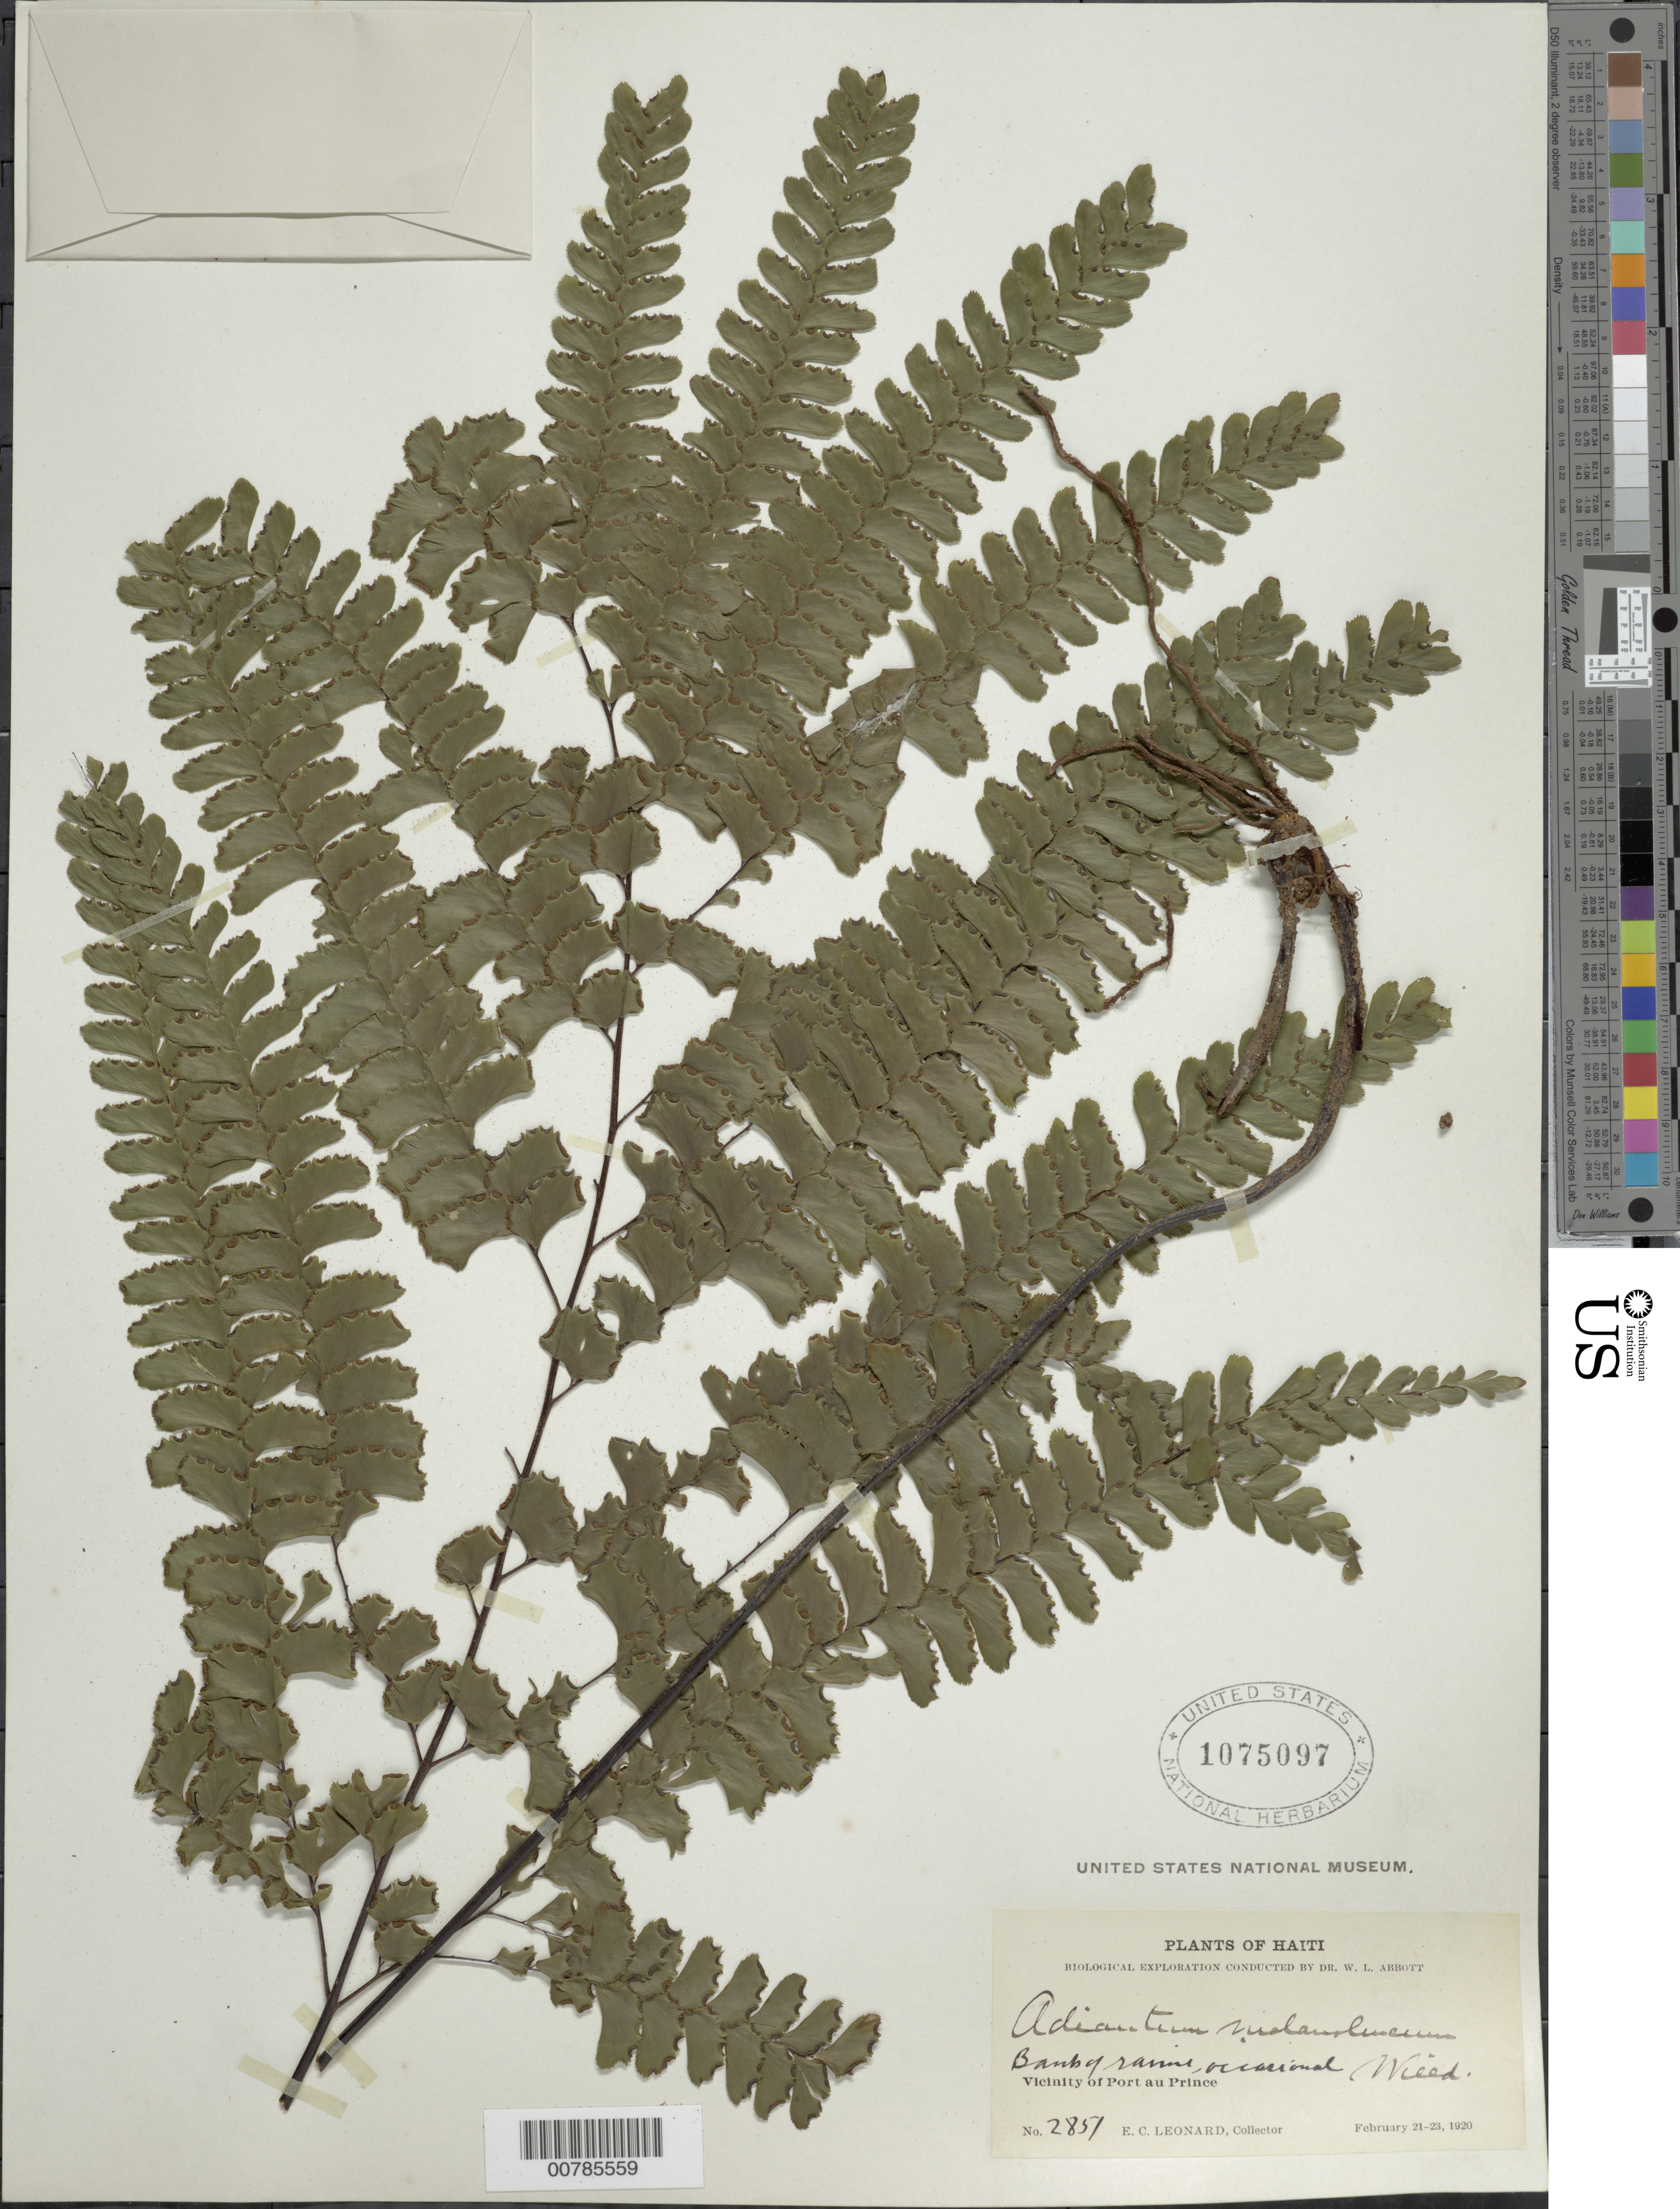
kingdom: Plantae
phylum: Tracheophyta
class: Polypodiopsida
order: Polypodiales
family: Pteridaceae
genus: Adiantum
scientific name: Adiantum melanoleucum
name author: Willd.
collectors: E. C. Leonard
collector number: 2851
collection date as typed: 21 Feb 1920 to 23 Feb 1920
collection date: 1920-02-21/1920-02-23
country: Haiti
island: Hispaniola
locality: Port au Prince, vicinity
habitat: Bank of ravine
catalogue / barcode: US 1075097